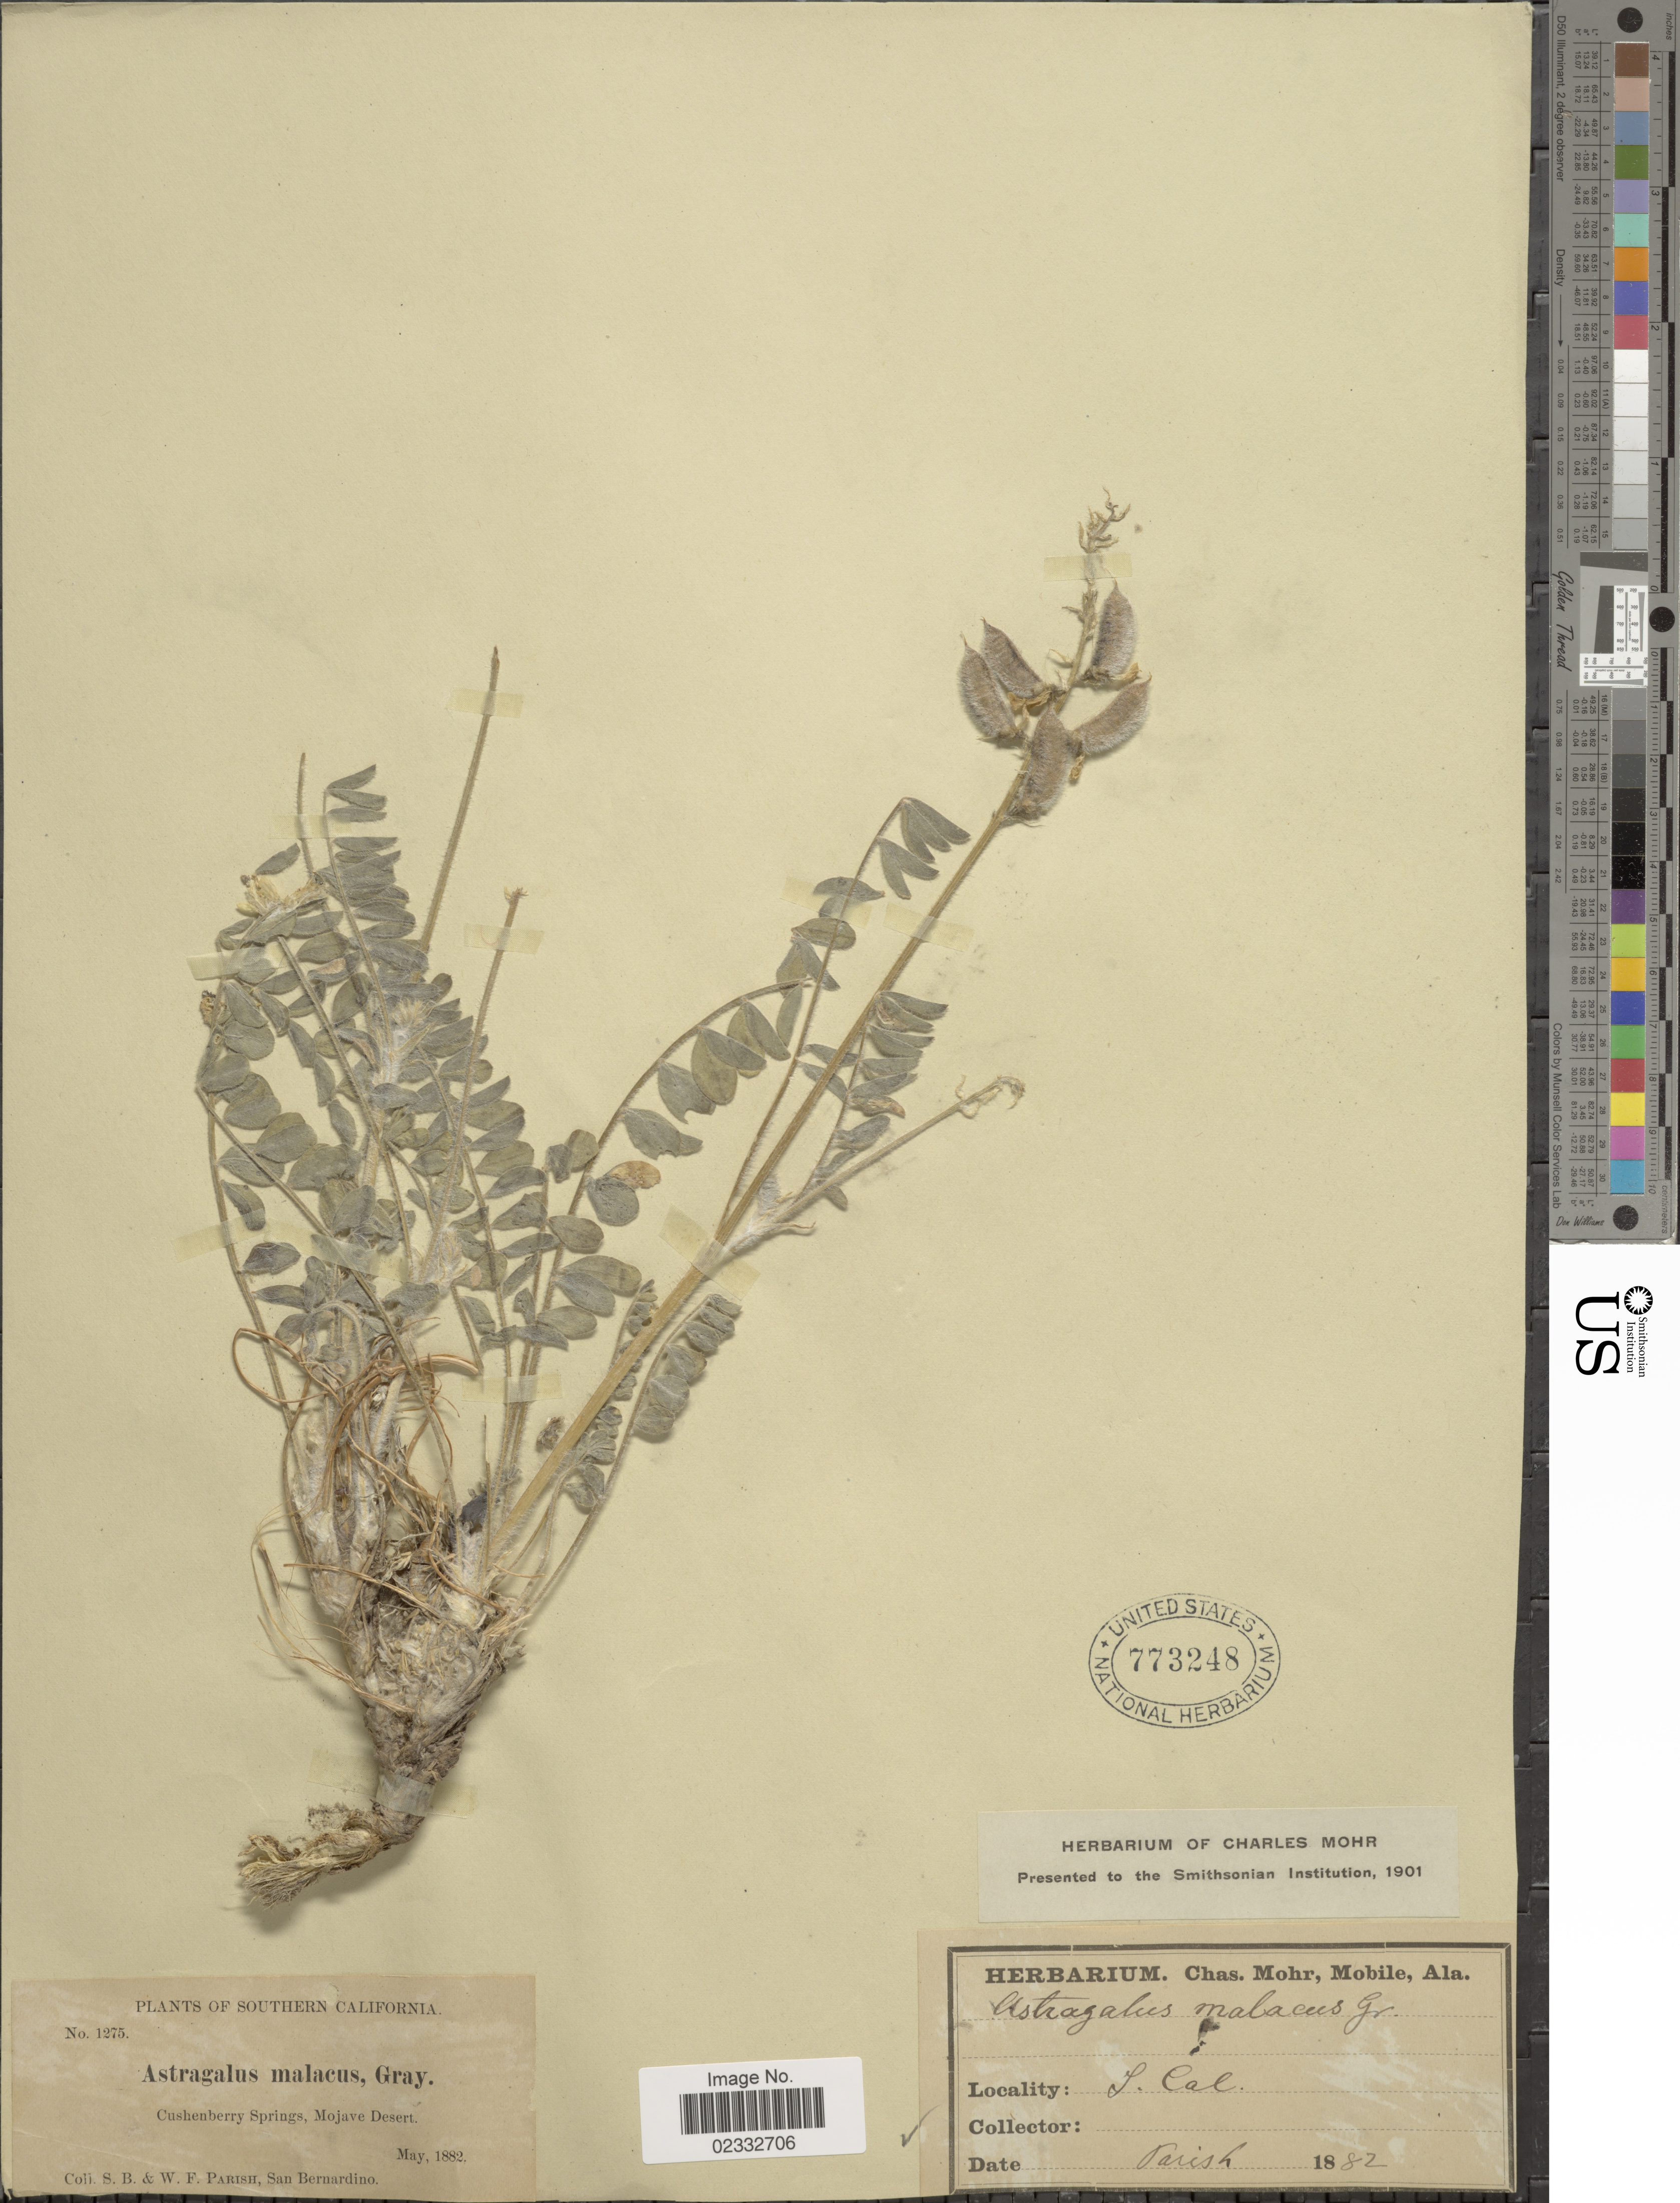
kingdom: Plantae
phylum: Tracheophyta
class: Magnoliopsida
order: Fabales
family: Fabaceae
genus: Astragalus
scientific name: Astragalus malacus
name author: A. Gray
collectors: S. B. Parish & W. F. Parish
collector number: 1275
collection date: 1882-05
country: United States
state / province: California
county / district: San Bernardino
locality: Southern California, Cushenberry Springs, Mojave Desert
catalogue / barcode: US 773248